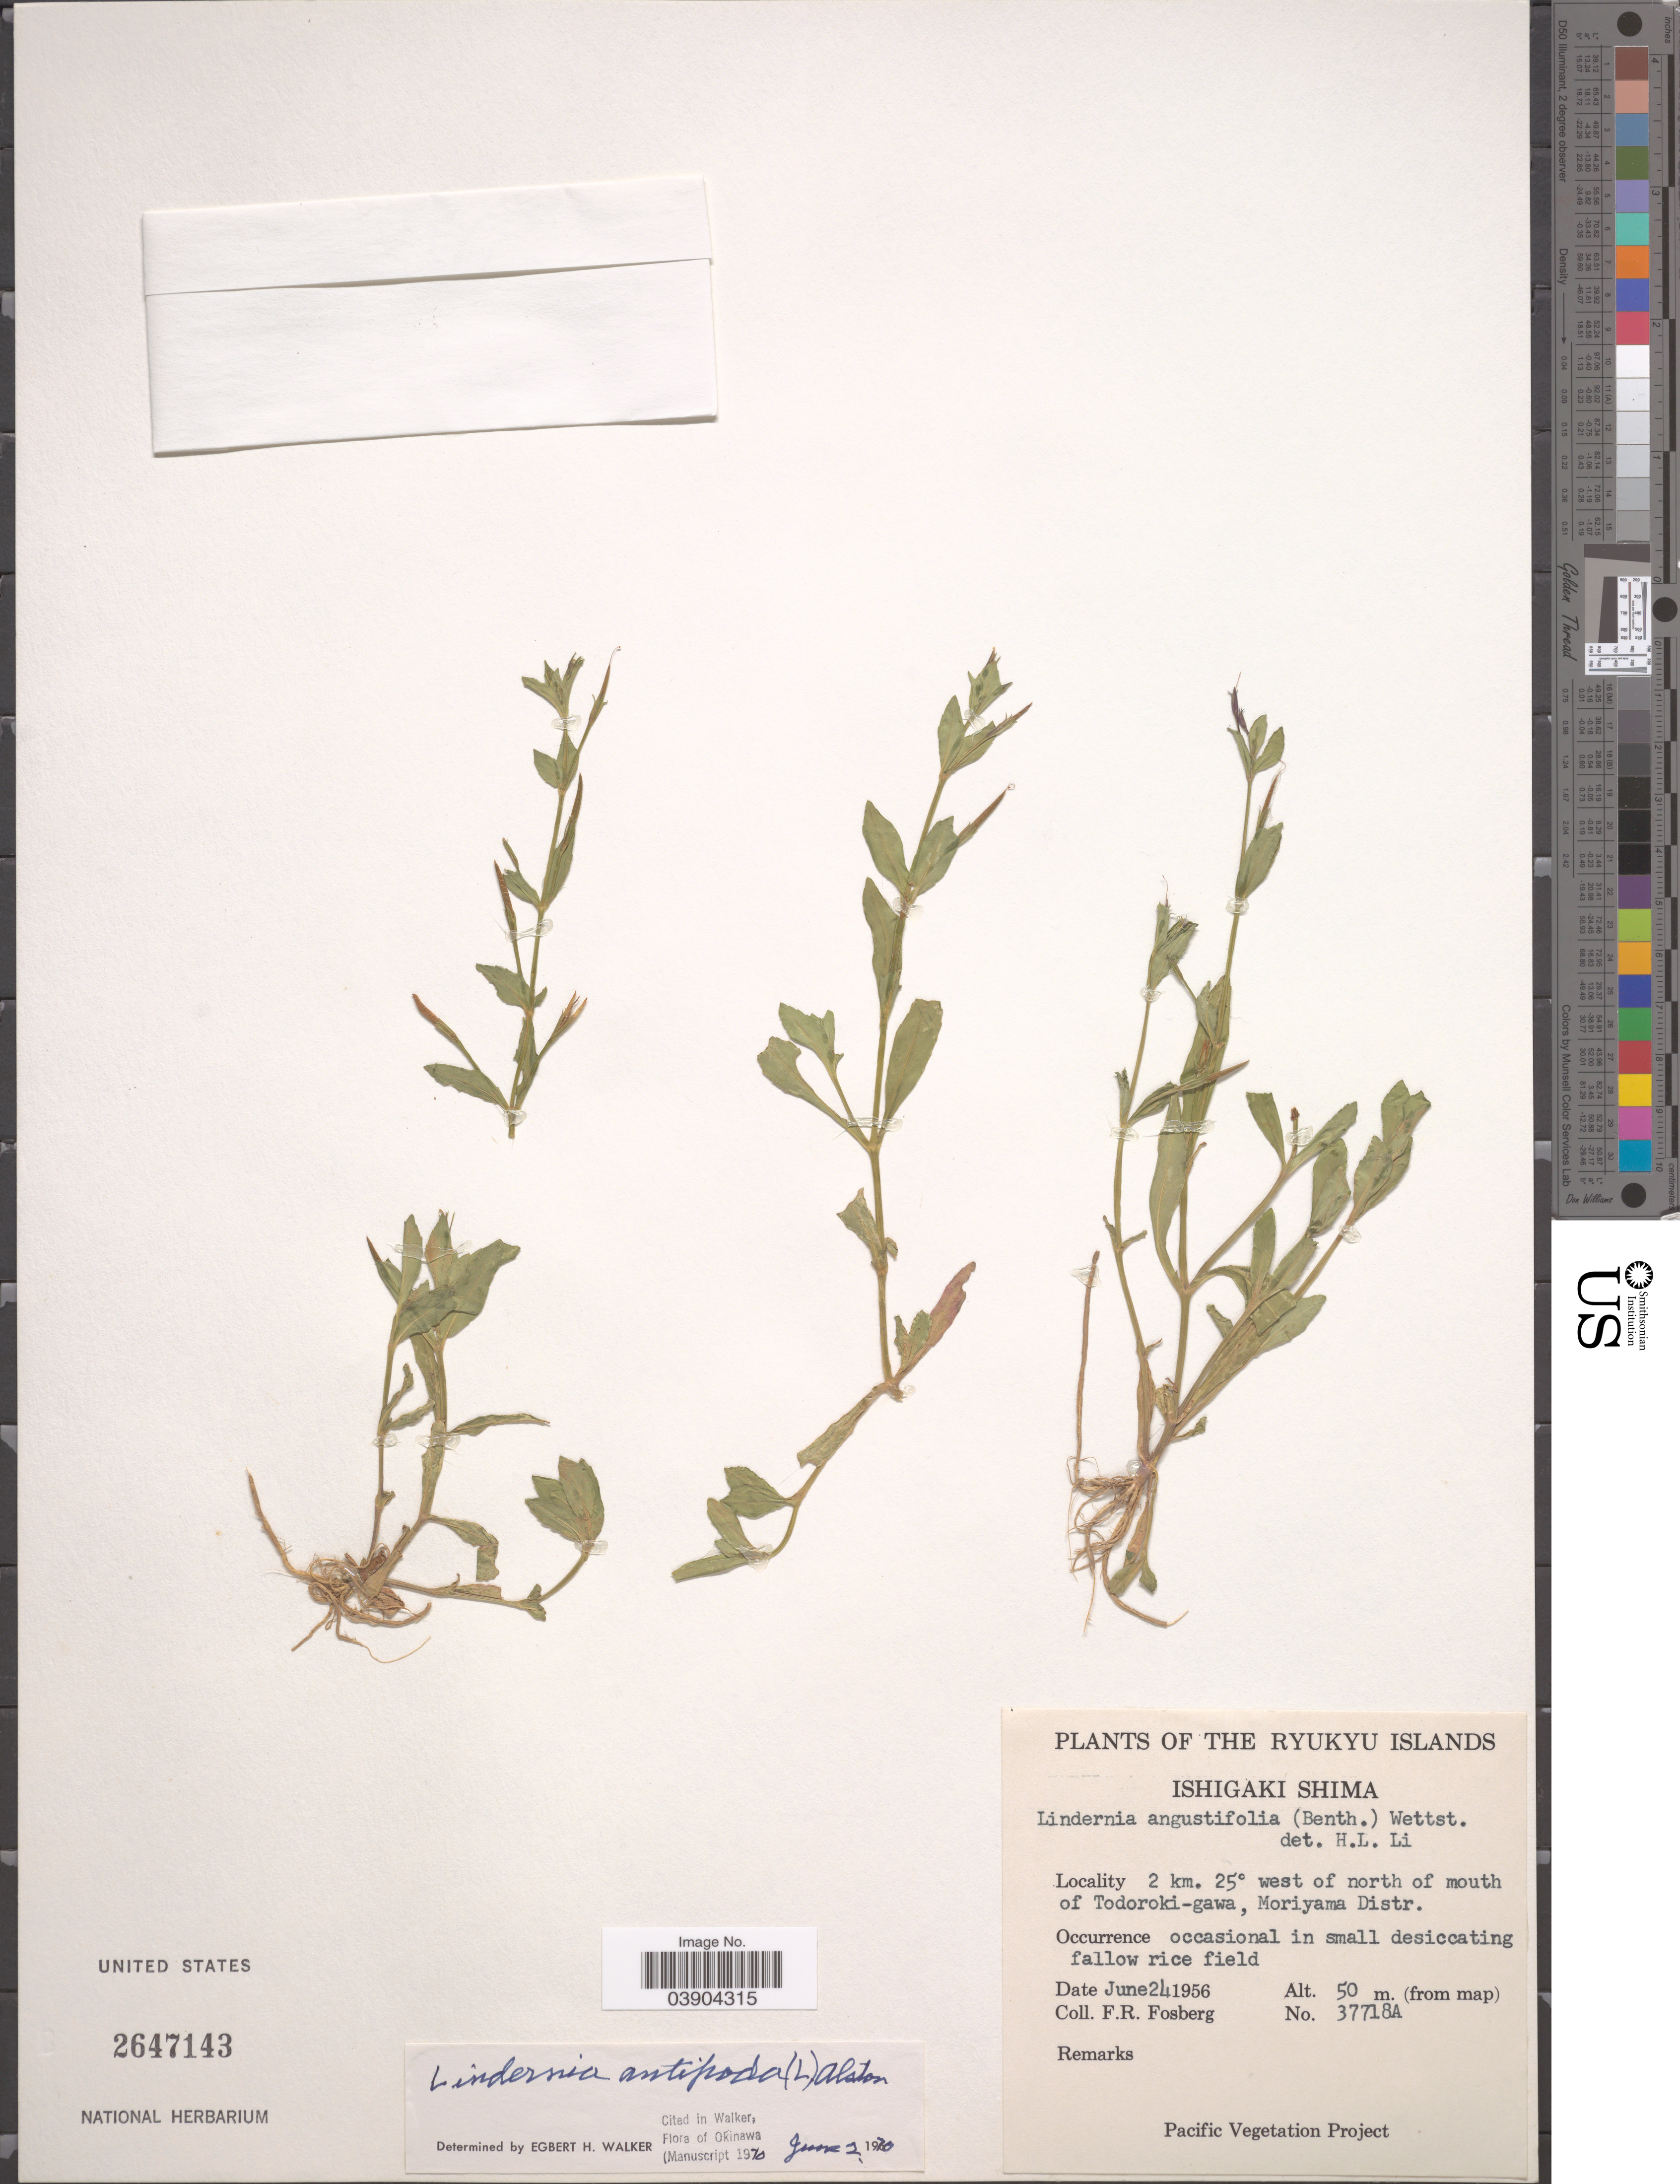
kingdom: Plantae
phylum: Tracheophyta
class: Magnoliopsida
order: Lamiales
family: Linderniaceae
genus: Lindernia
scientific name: Lindernia antipoda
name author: (L.) Alston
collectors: F. R. Fosberg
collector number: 37718A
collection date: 1956-06-24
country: Japan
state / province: Okinawa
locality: The Ryukyu Islands. Ishigaki Shima. 2 km. 25° west of north of mouth of Todoroki-gawa, Moriyama Distr.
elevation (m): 50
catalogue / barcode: US 2647143